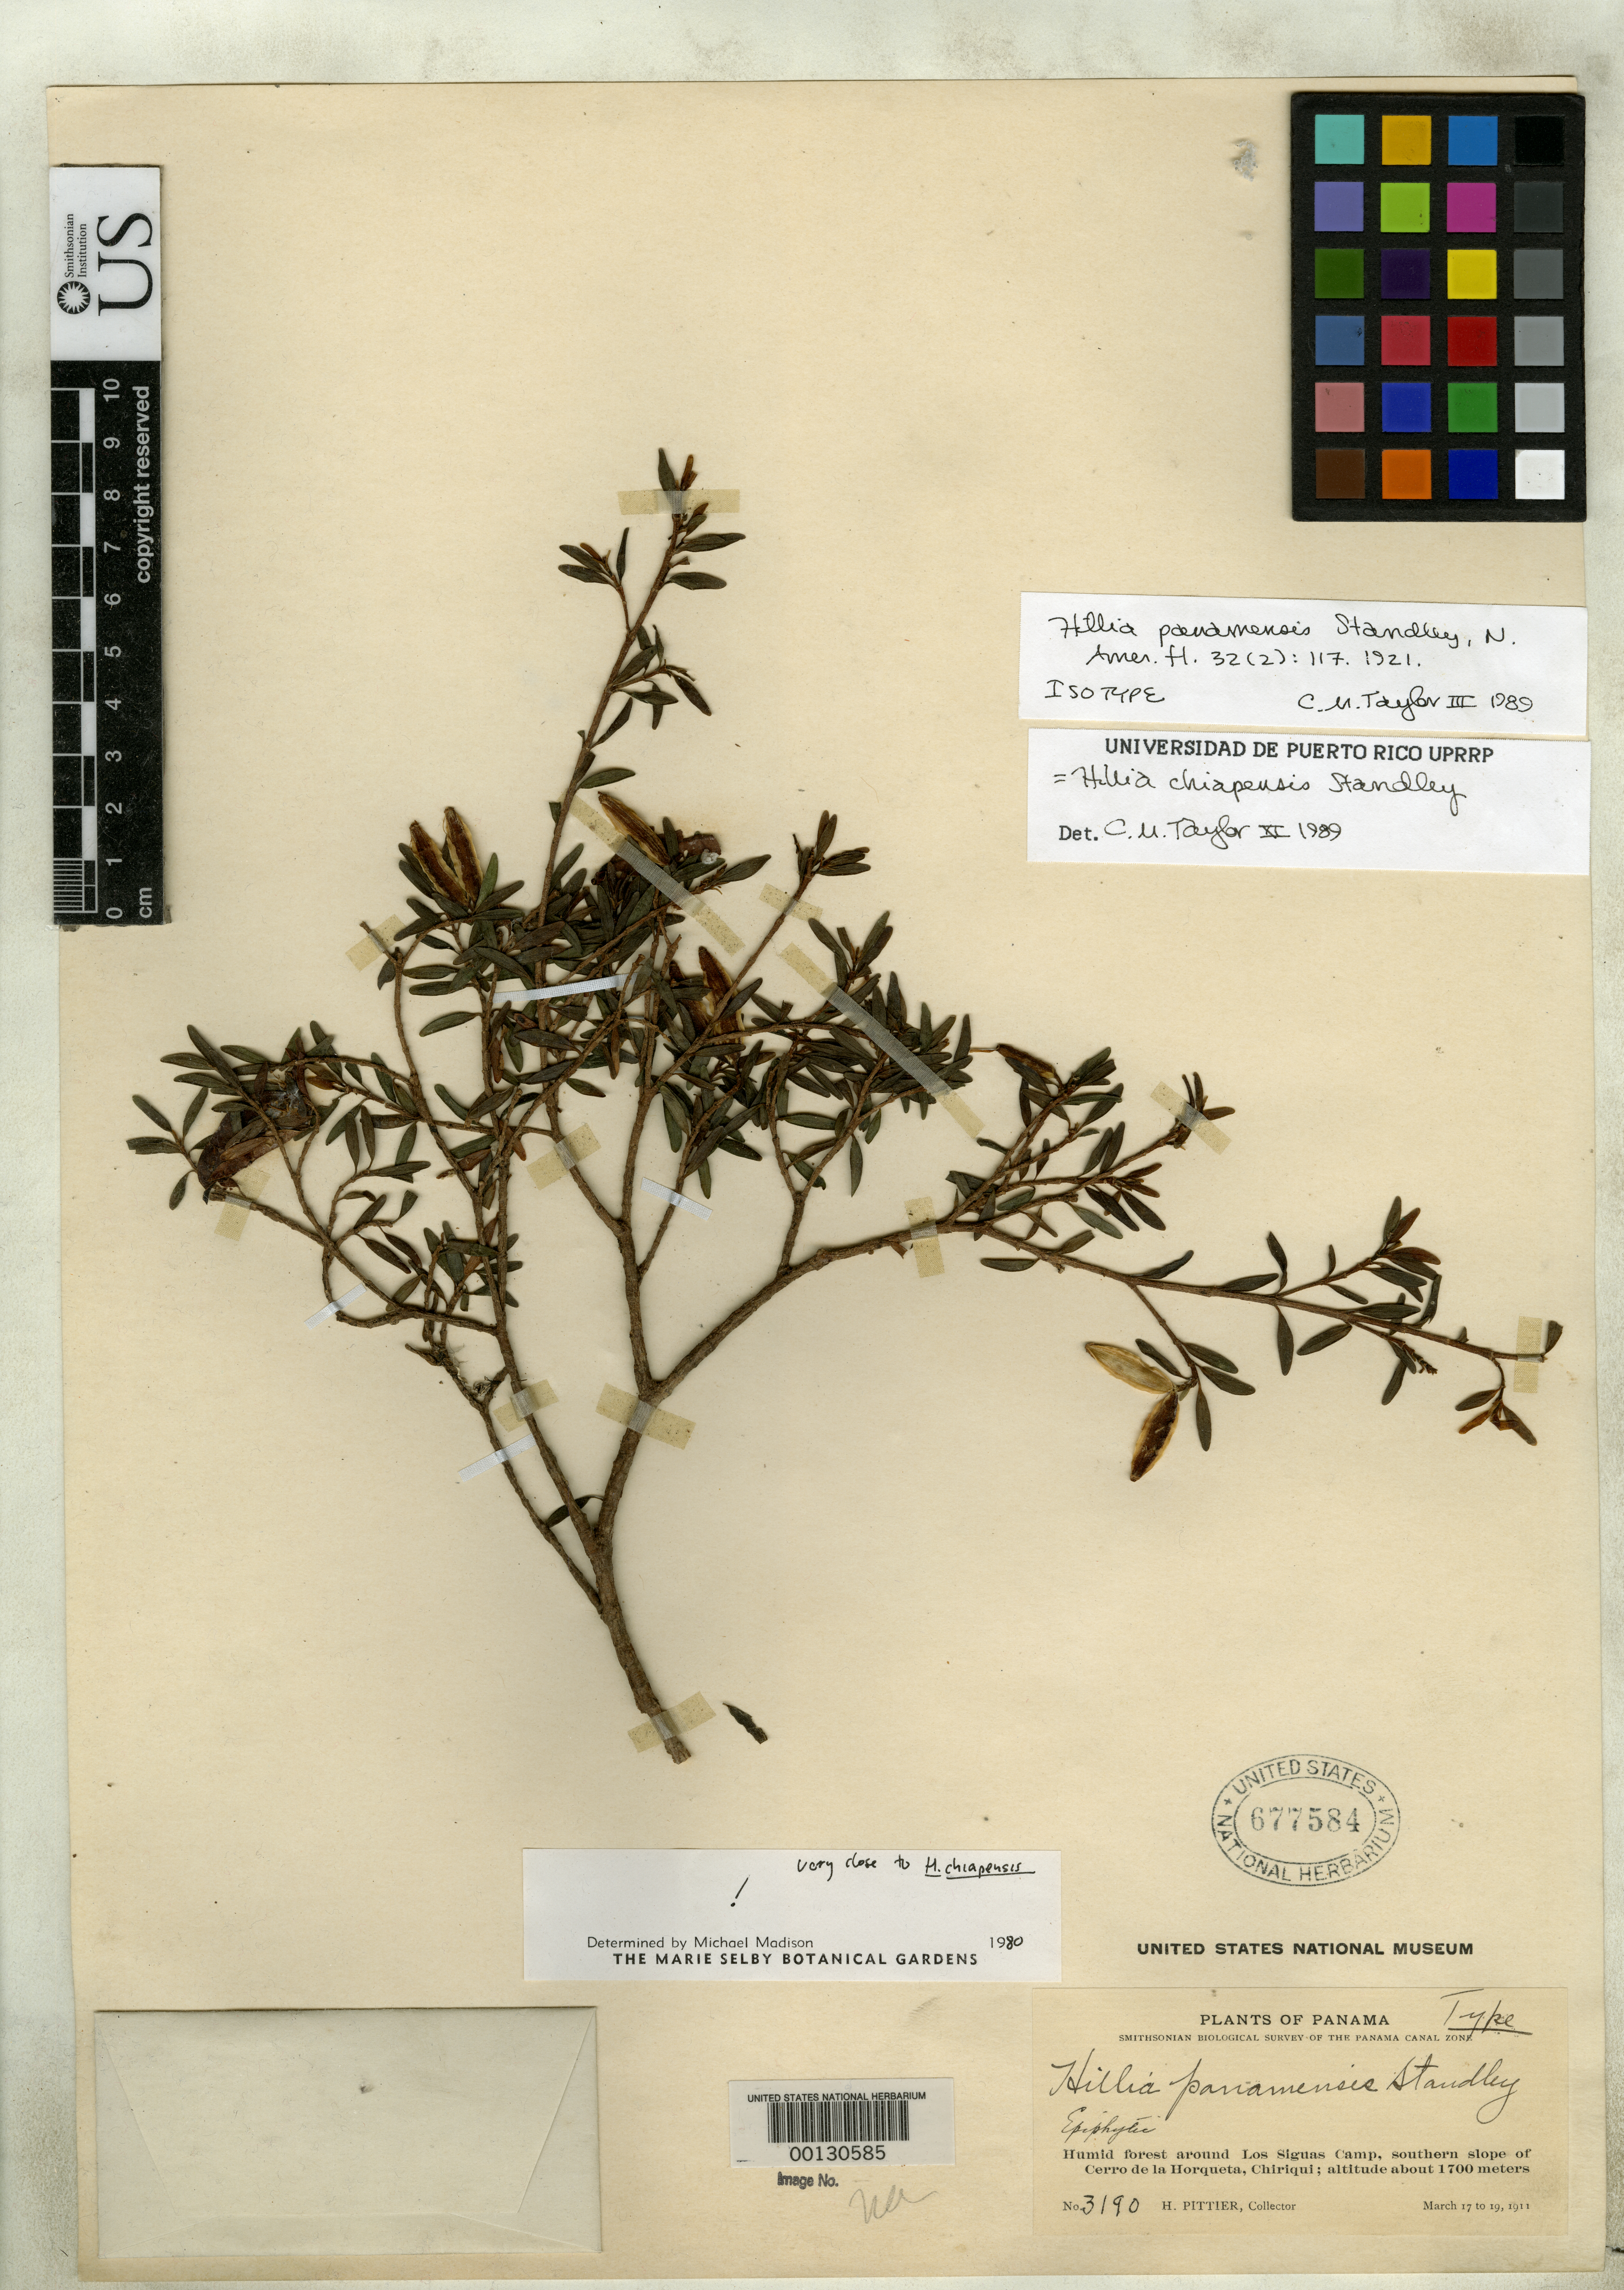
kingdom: Plantae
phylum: Tracheophyta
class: Magnoliopsida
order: Gentianales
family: Rubiaceae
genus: Hillia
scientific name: Hillia panamensis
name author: Standl.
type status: Holotype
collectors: H. F. Pittier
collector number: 3190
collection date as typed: Mar 1911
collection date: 1911-03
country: Panama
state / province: Chiriquí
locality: S slope of Cerro de La Horqueta, around Las Siguas Camp.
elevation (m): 1700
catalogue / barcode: US 677584